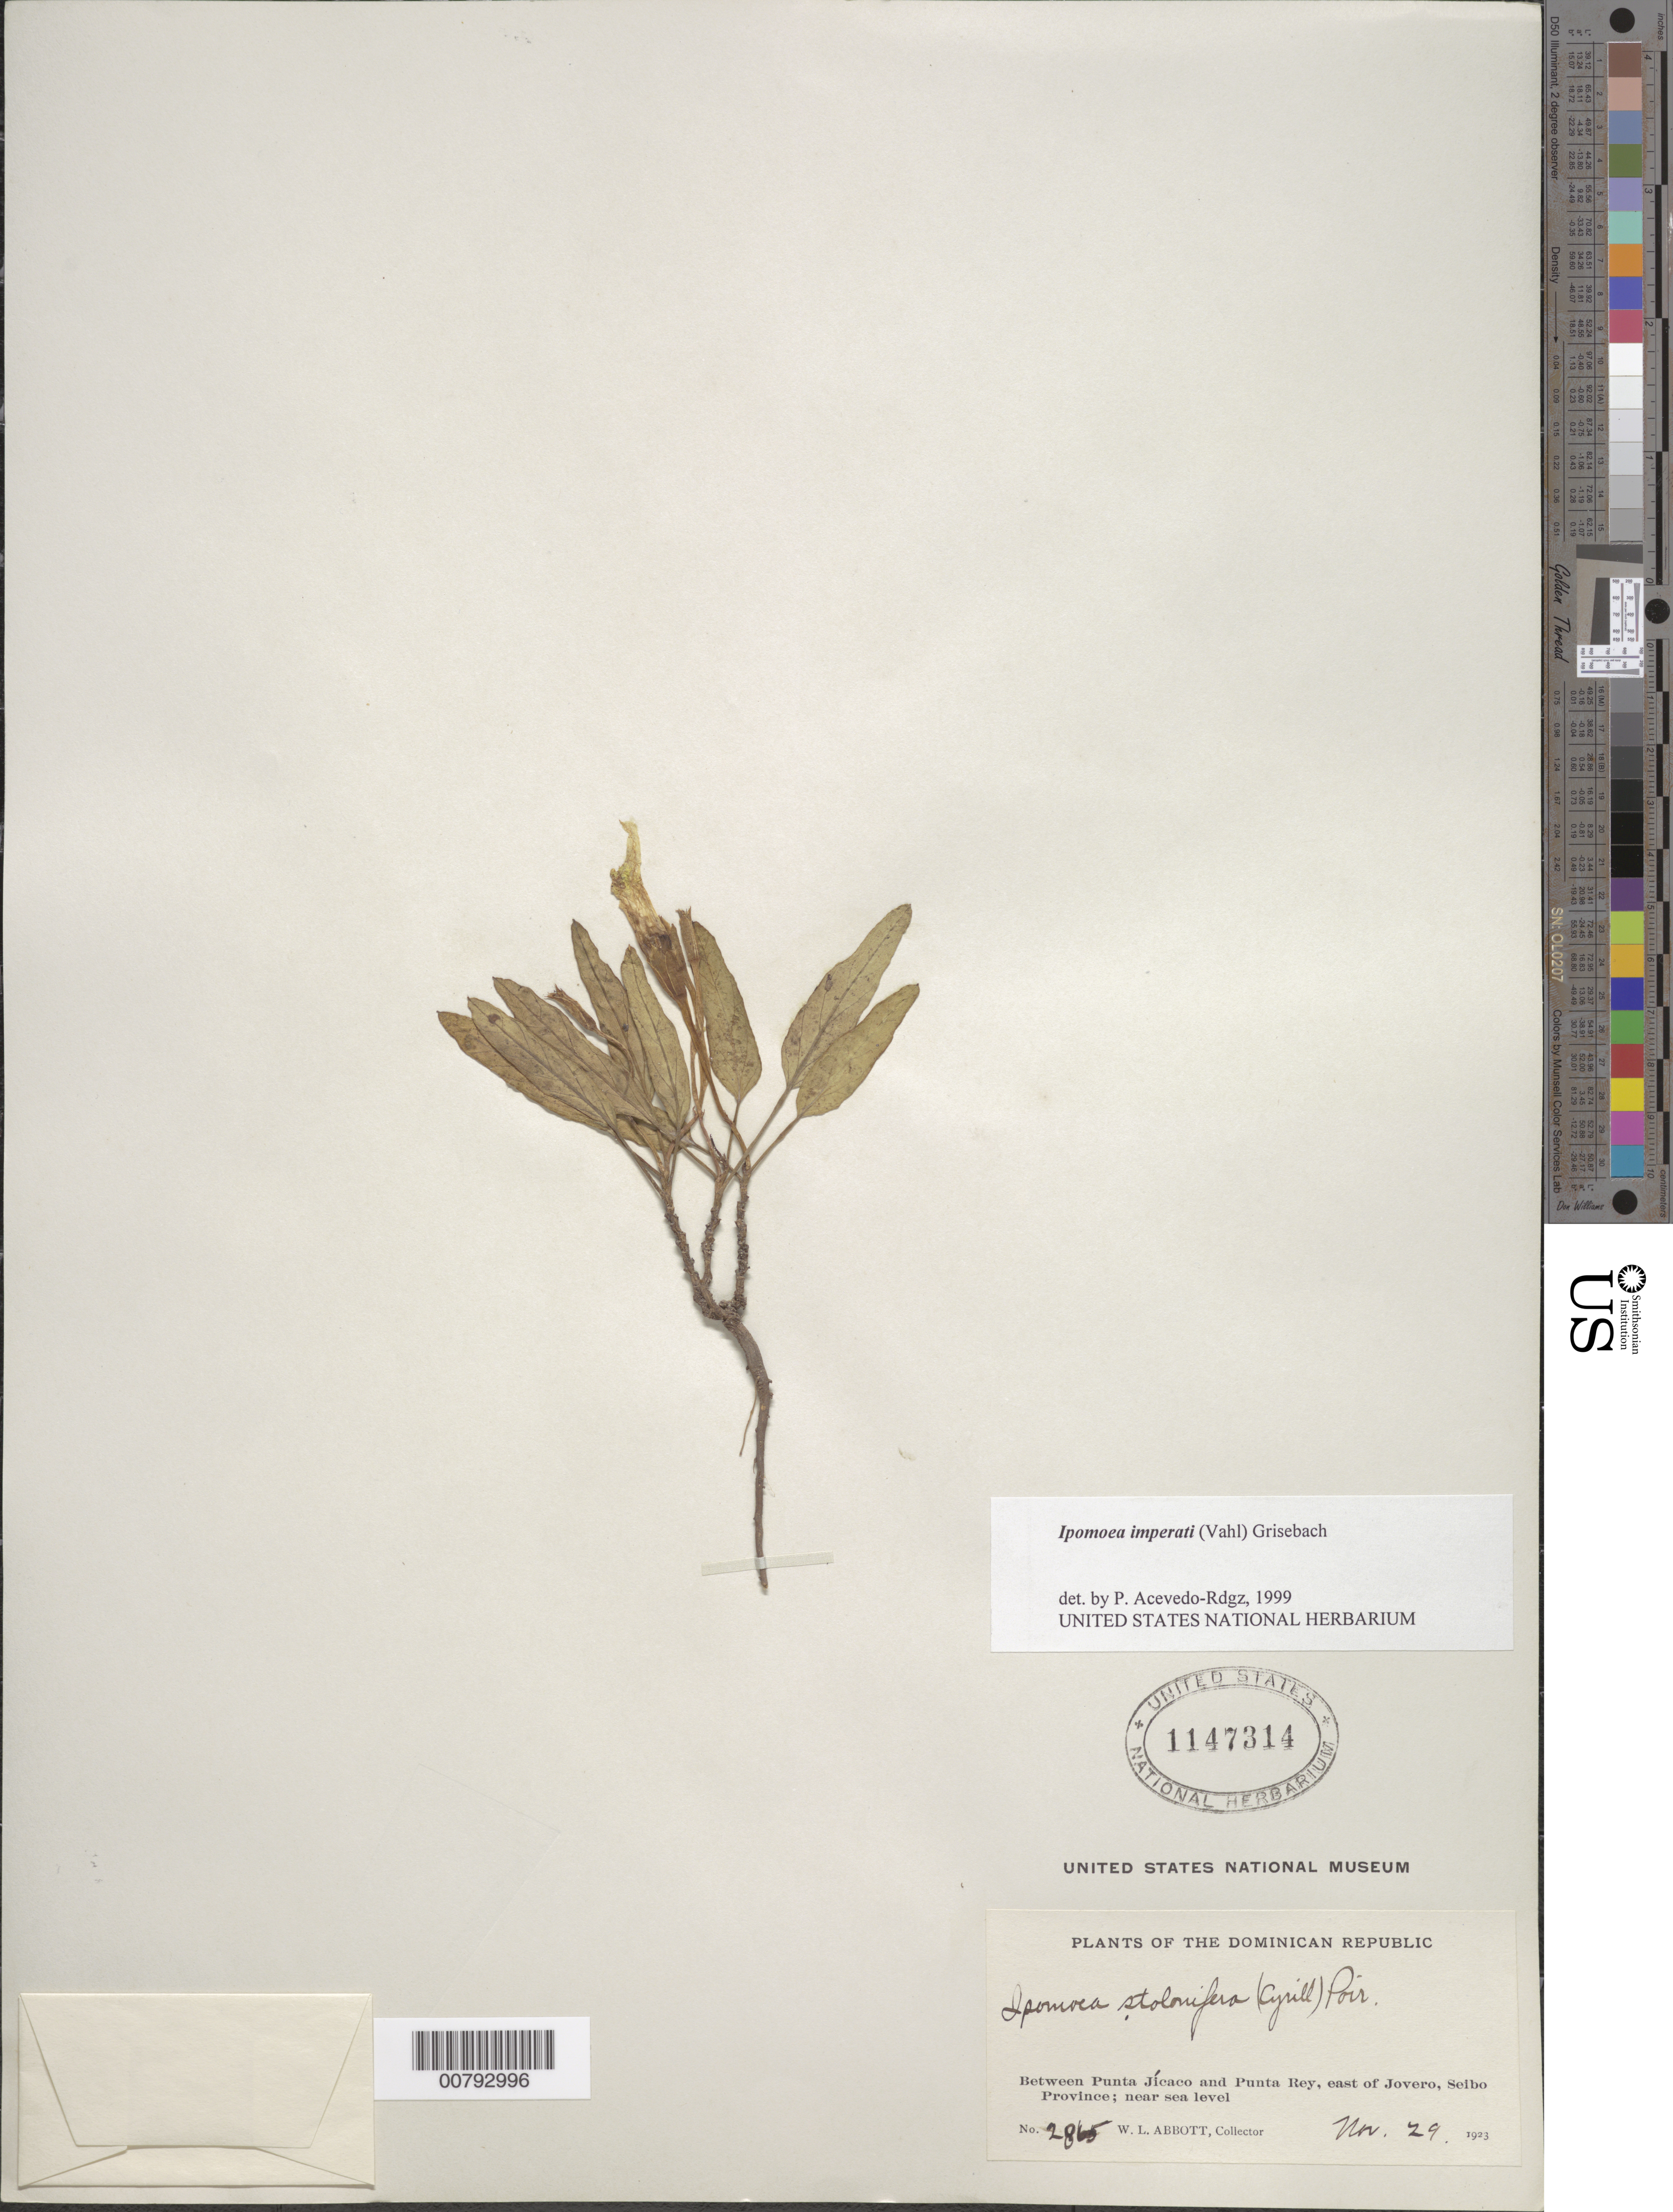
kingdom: Plantae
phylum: Tracheophyta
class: Magnoliopsida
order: Solanales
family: Convolvulaceae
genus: Ipomoea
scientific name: Ipomoea imperati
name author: (Vahl) Griseb.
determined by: Acevedo-Rodríguez, P., (BOT), Smithsonian Institution - National Museum of Natural History (UNITED STATES)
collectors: W. L. Abbott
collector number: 2865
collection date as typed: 29 Nov 1923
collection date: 1923-11-29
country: Dominican Republic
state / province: El Seibo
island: Hispaniola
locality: Between Punta Jícaco and Punta Rey, east of Jovero, near sea level.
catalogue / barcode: US 1147314